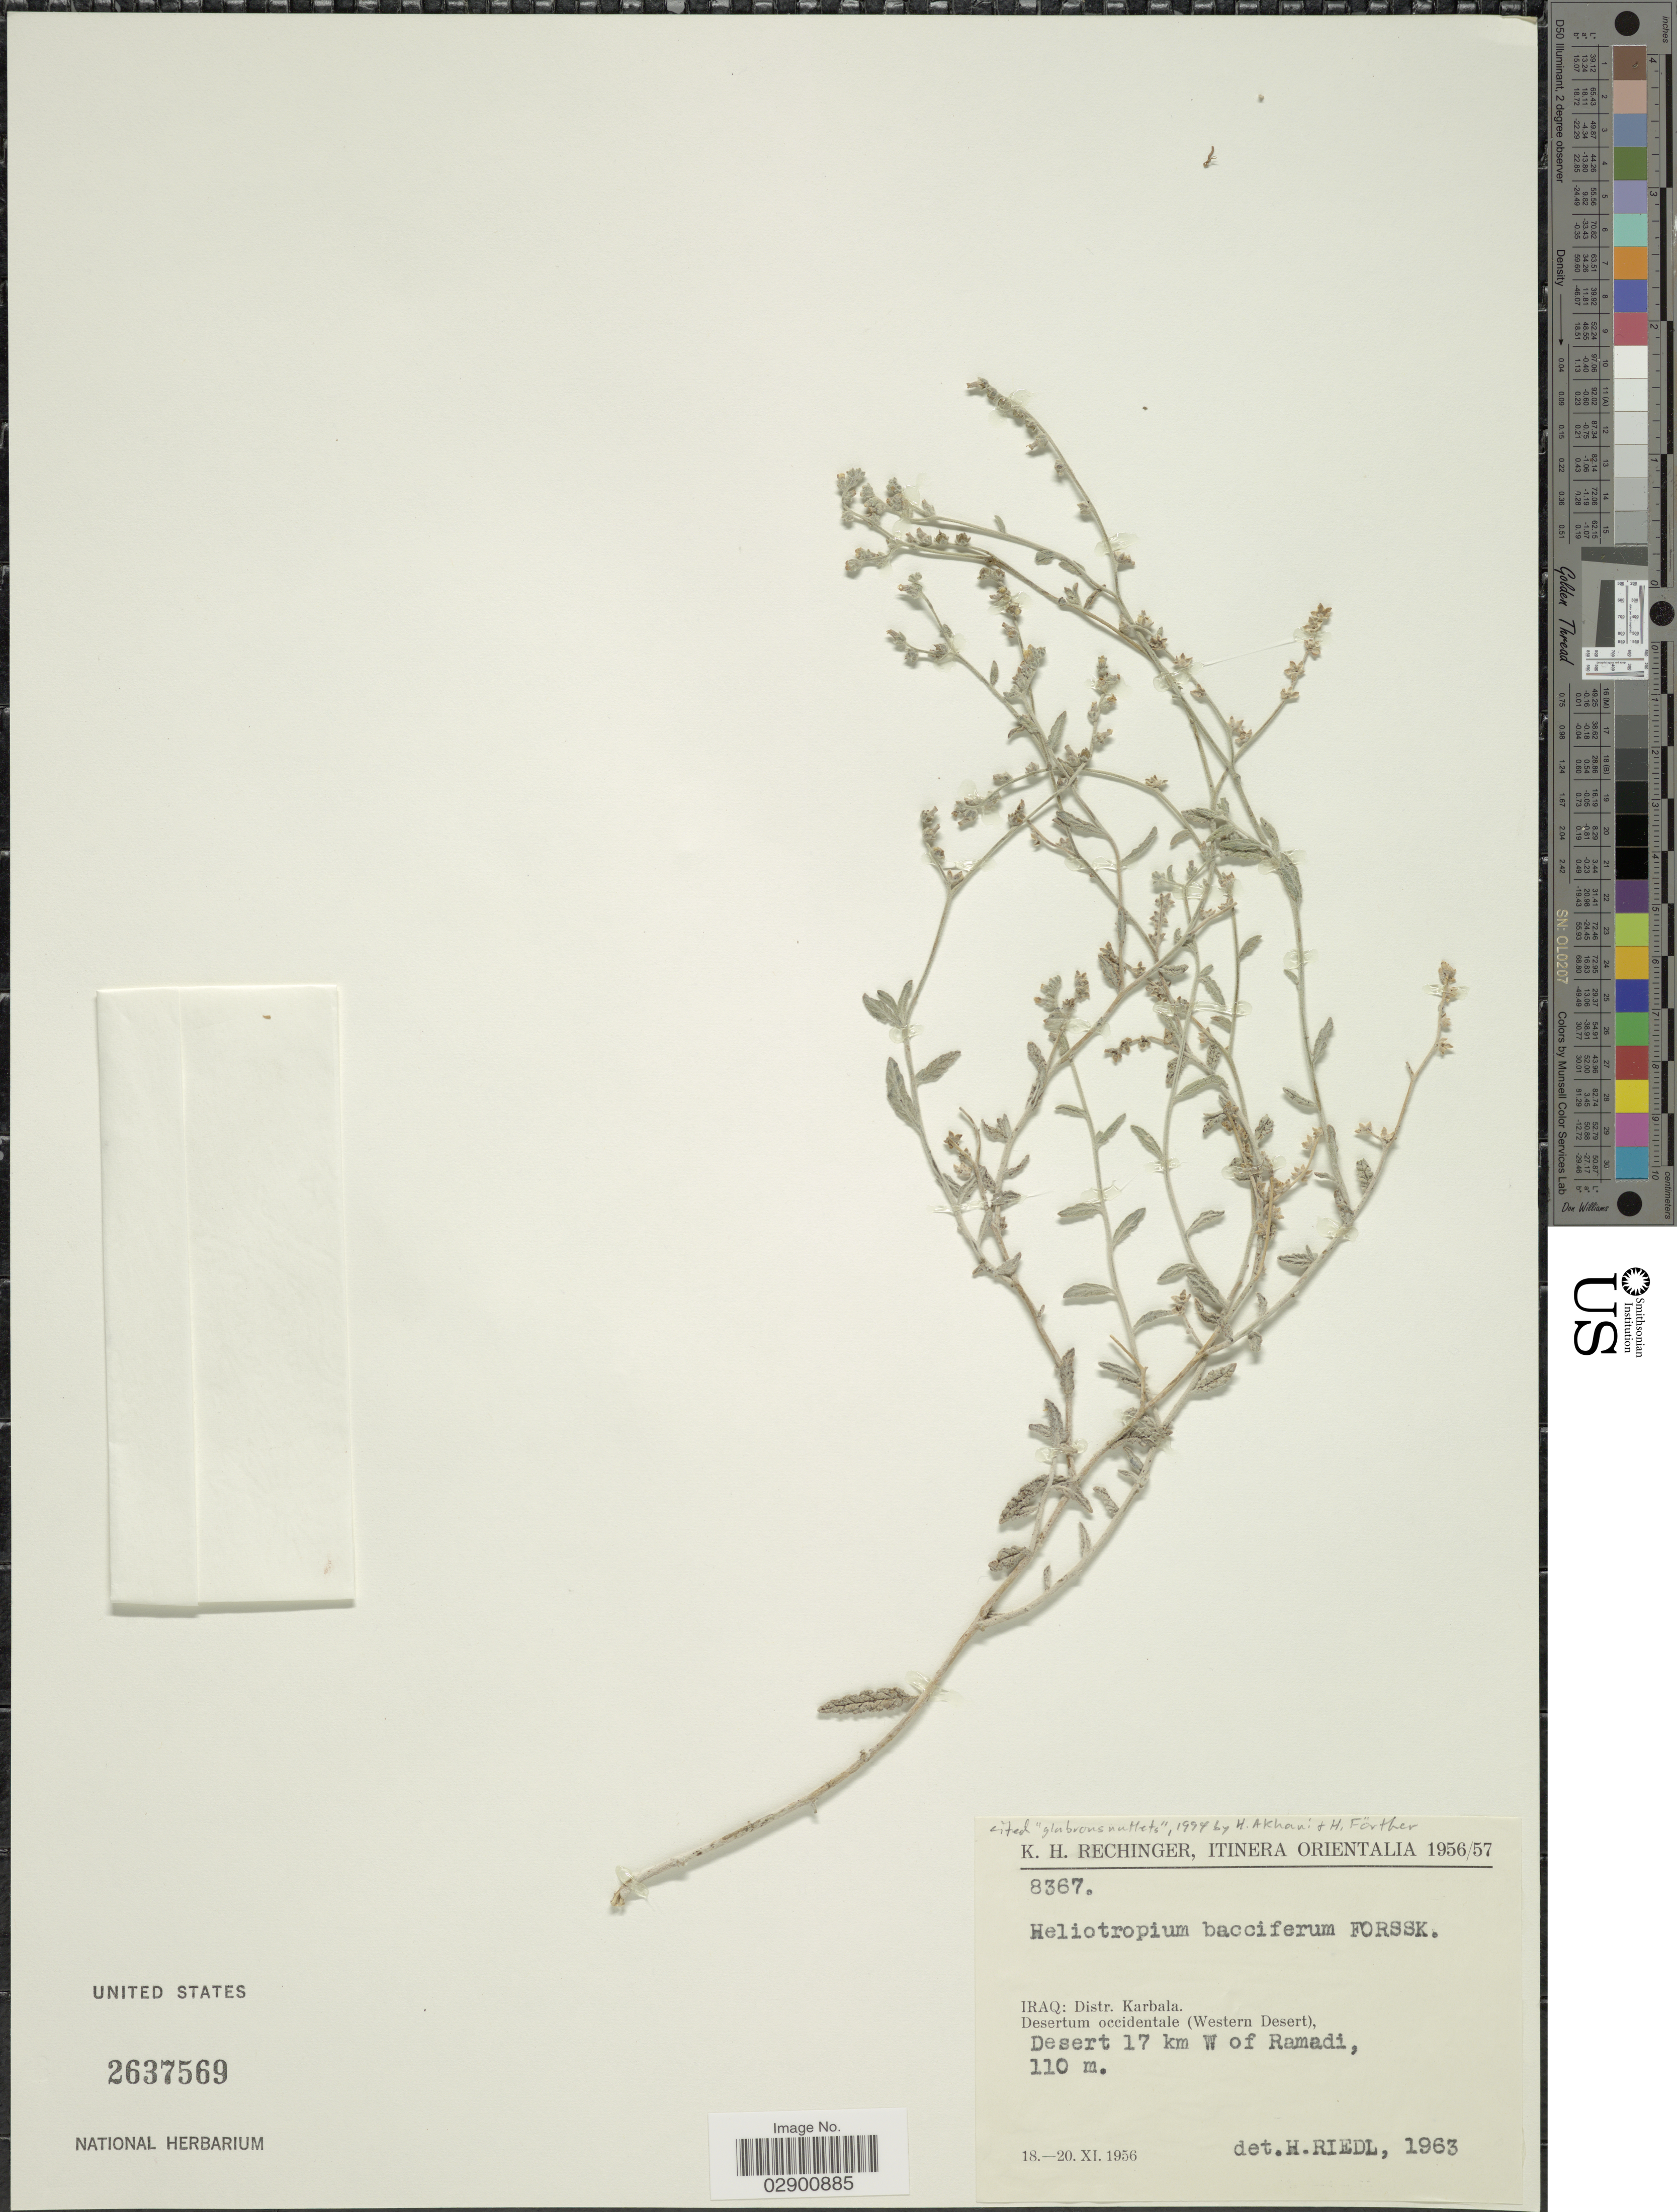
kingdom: Plantae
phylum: Tracheophyta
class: Magnoliopsida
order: Boraginales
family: Heliotropiaceae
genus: Heliotropium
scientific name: Heliotropium bacciferum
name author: Forssk.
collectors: K. H. Rechinger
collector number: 8367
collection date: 1956-11-18/1956-11-20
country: Iraq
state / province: Al Karbala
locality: Distr. Karbala: Desertum occidentale (Western Desert), Desert 17 km W of Ramadi.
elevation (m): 110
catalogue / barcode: US 2637569